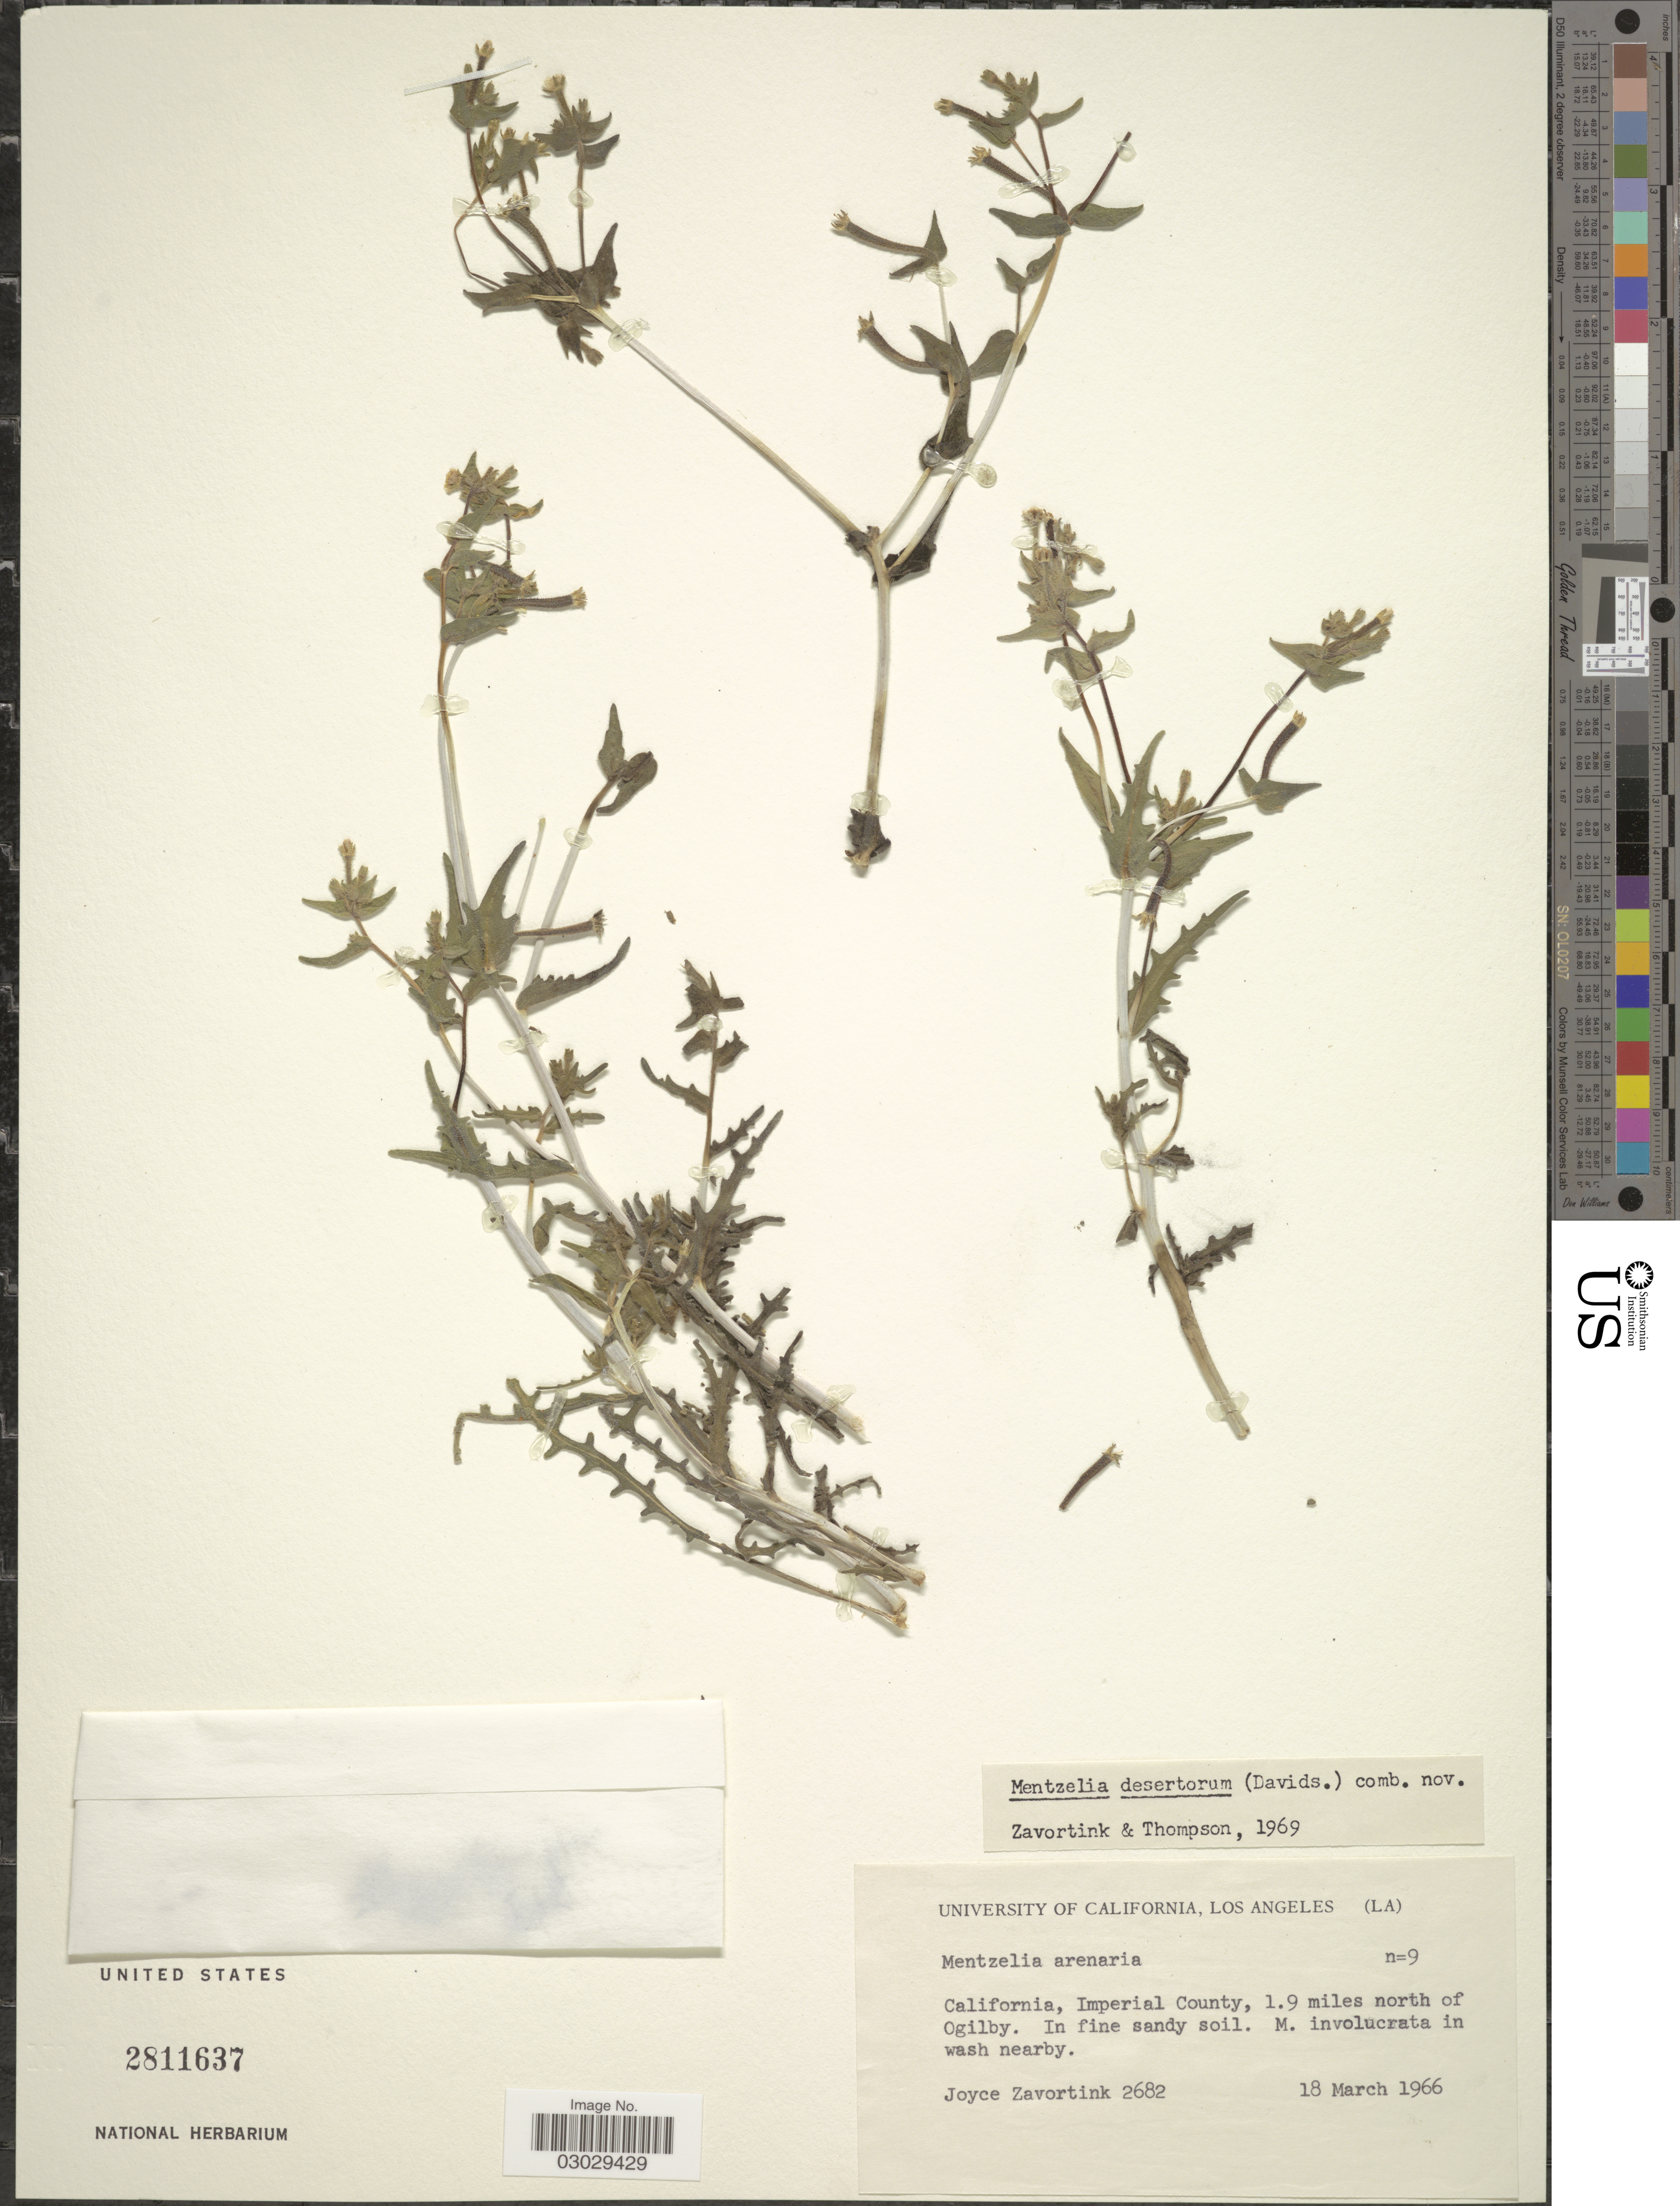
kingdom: Plantae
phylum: Tracheophyta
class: Magnoliopsida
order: Cornales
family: Loasaceae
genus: Mentzelia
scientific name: Mentzelia desertorum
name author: (Davidson) H.J. Thomps. & J.F. Macbr.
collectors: J. Zavortink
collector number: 2682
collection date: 1966-03-18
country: United States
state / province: California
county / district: Imperial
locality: Imperial County, 1.9 miles north of Ogilby.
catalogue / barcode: US 2811637